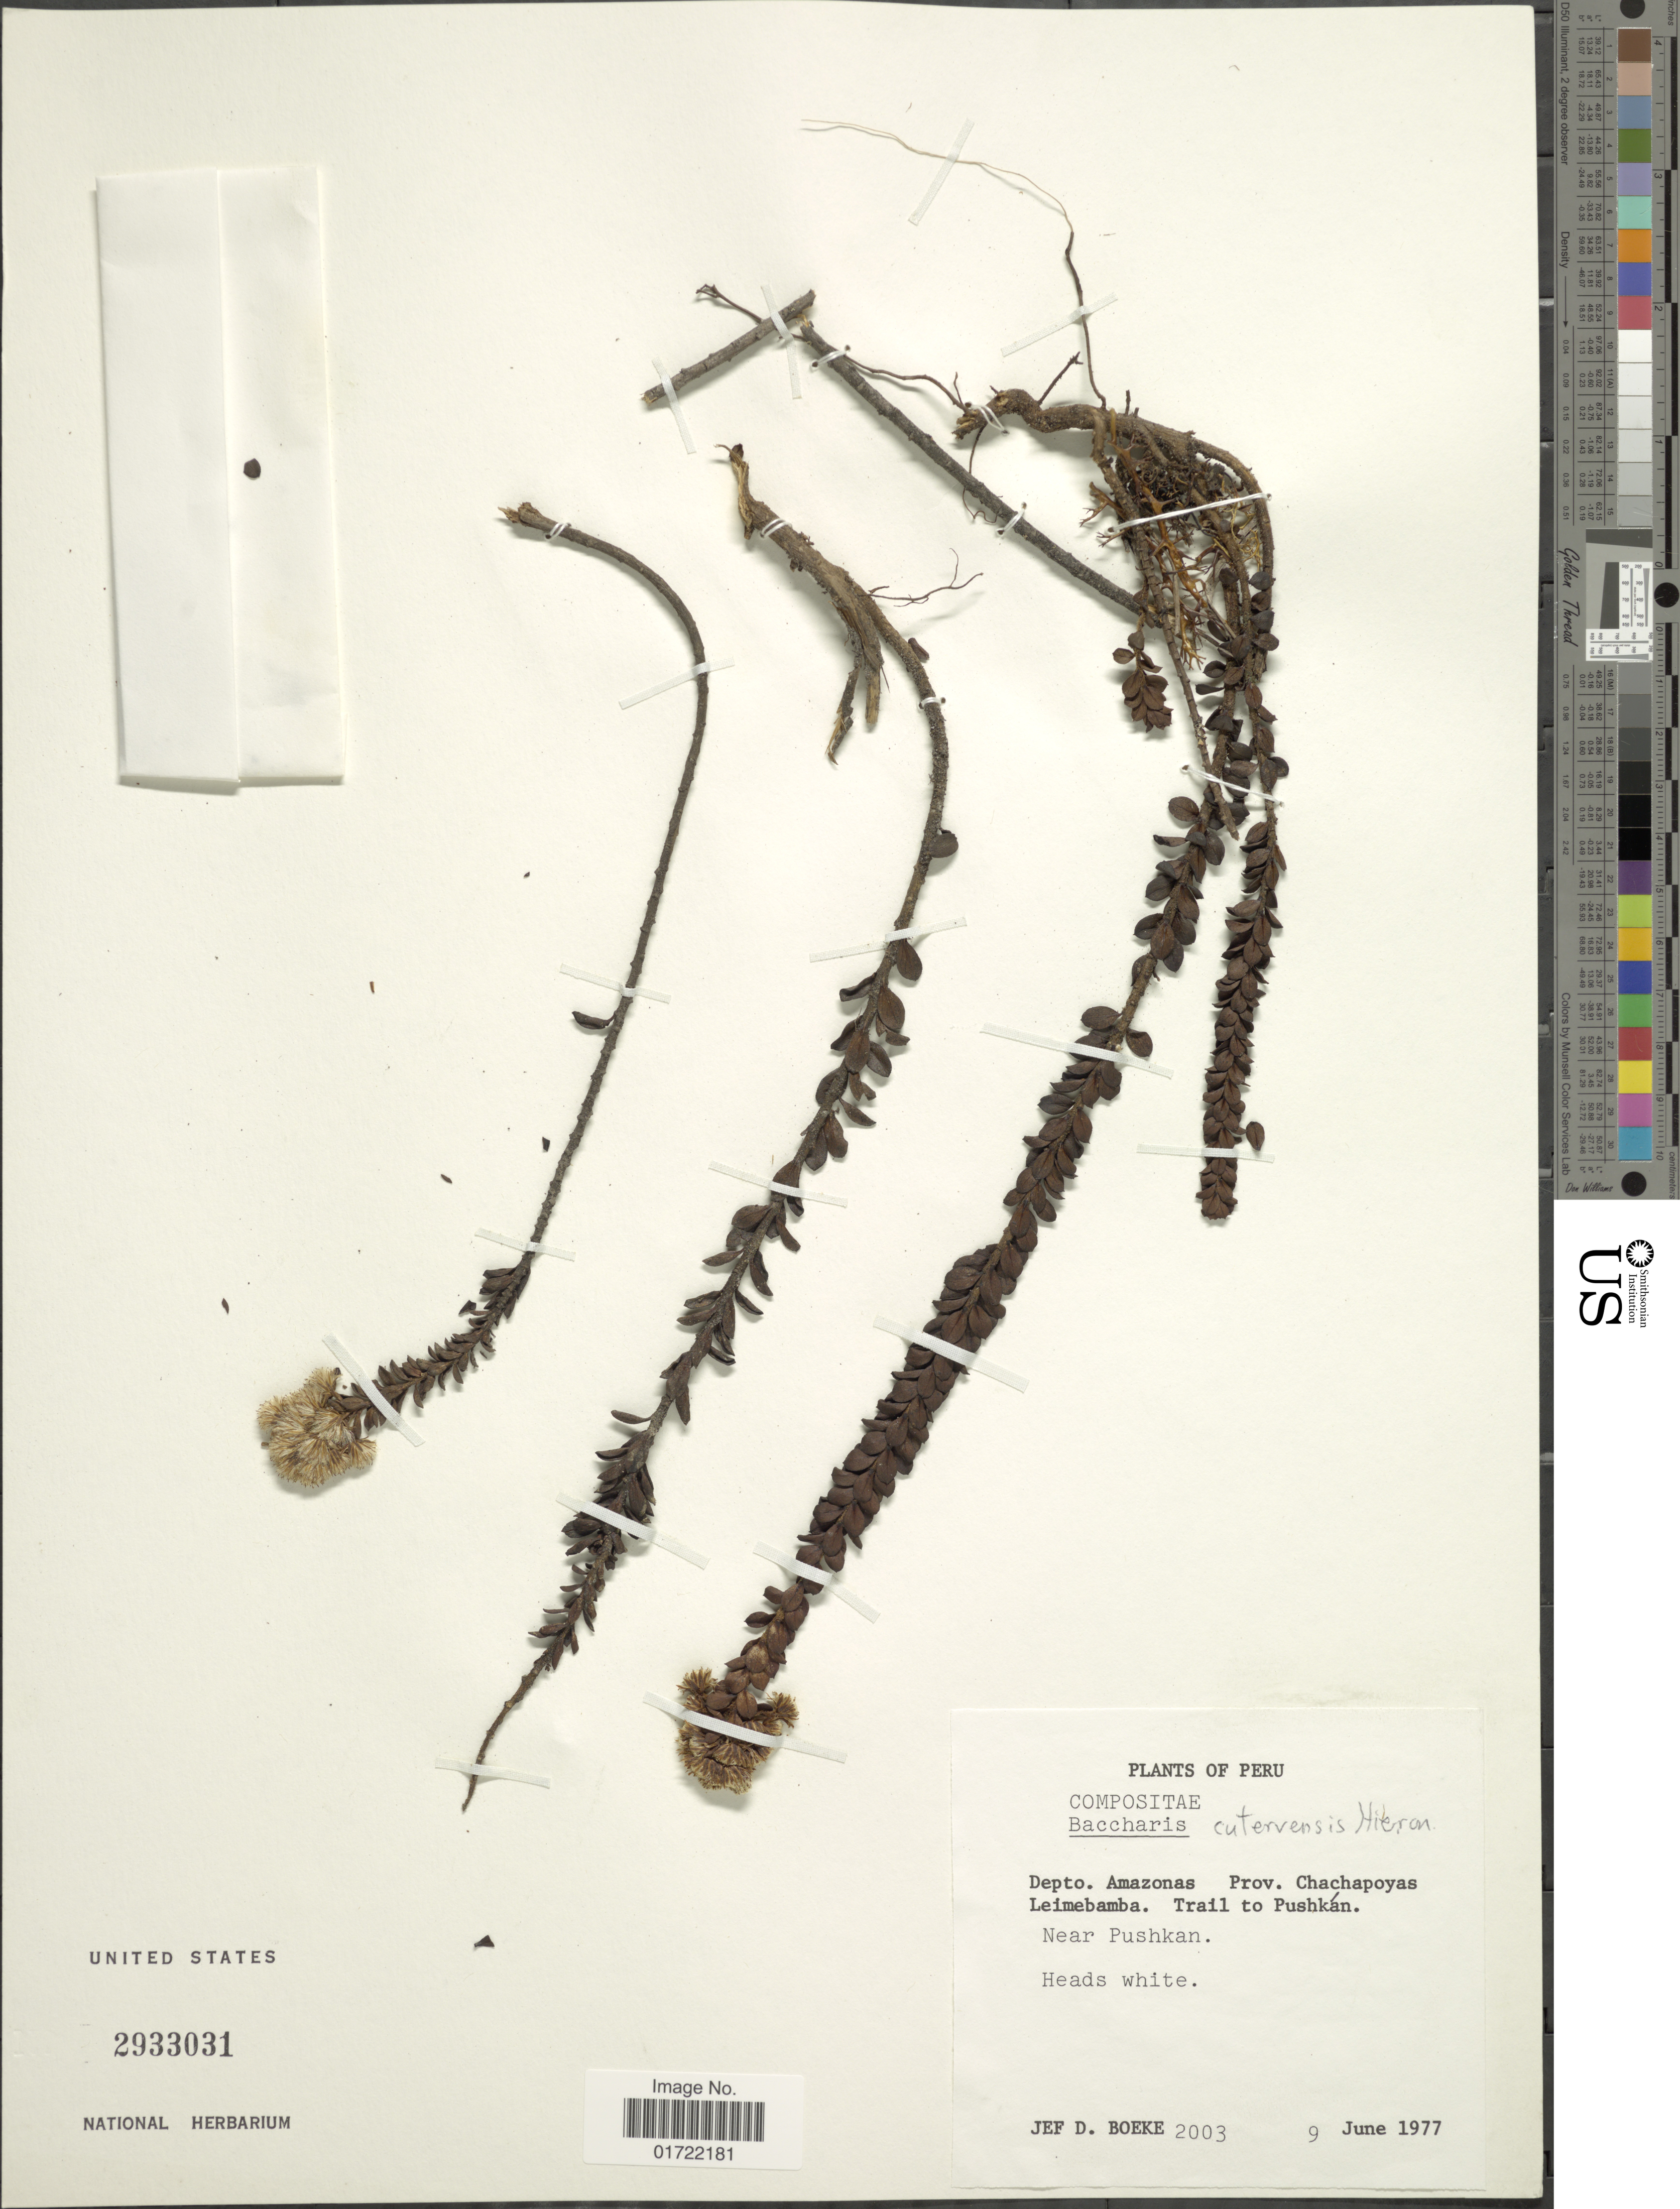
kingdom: Plantae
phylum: Tracheophyta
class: Magnoliopsida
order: Asterales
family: Asteraceae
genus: Baccharis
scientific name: Baccharis cutervensis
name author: Hieron.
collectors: J. D. Boeke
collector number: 2003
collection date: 1977-06-09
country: Peru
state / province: Amazonas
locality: Depto. Amazonas, Prov. Chachapoyas Leimebamba, Trailto Pushkan, near Pushkan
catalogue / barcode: US 2933031